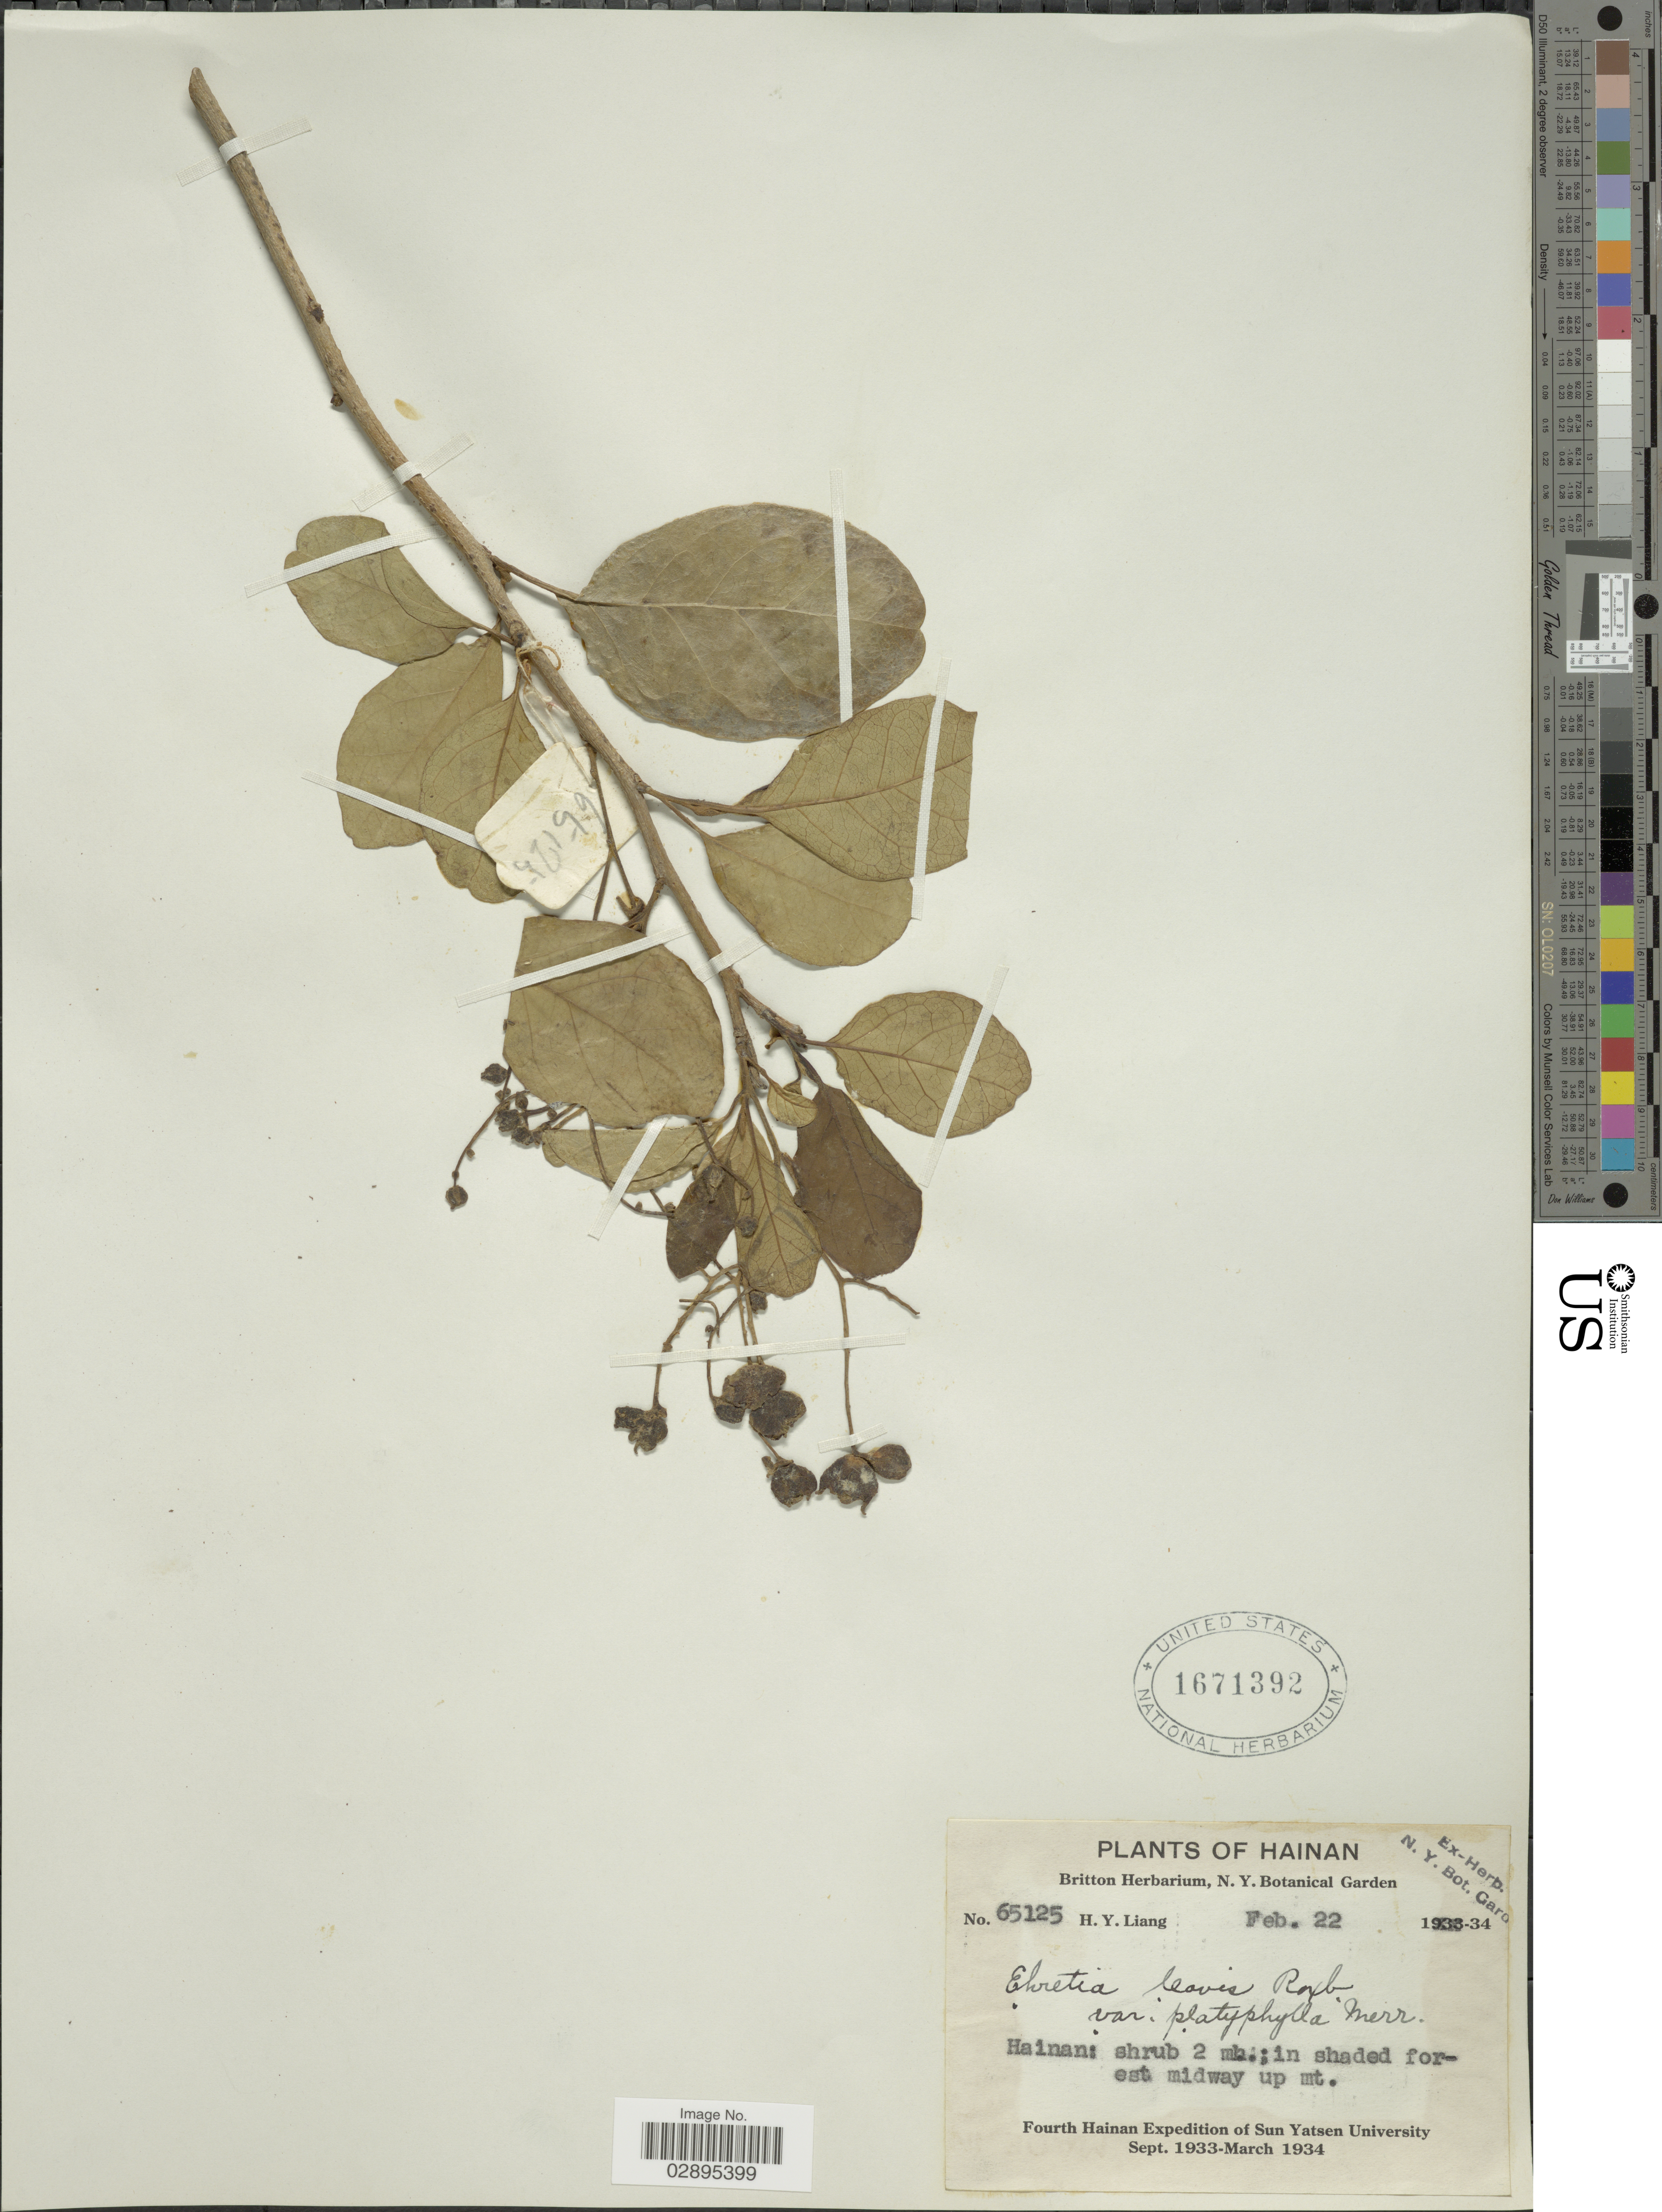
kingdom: Plantae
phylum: Tracheophyta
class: Magnoliopsida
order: Boraginales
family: Ehretiaceae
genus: Ehretia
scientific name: Ehretia laevis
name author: Roxb.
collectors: H. Y. Liang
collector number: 65125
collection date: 1934-02-22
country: China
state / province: Hainan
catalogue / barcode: US 1671392